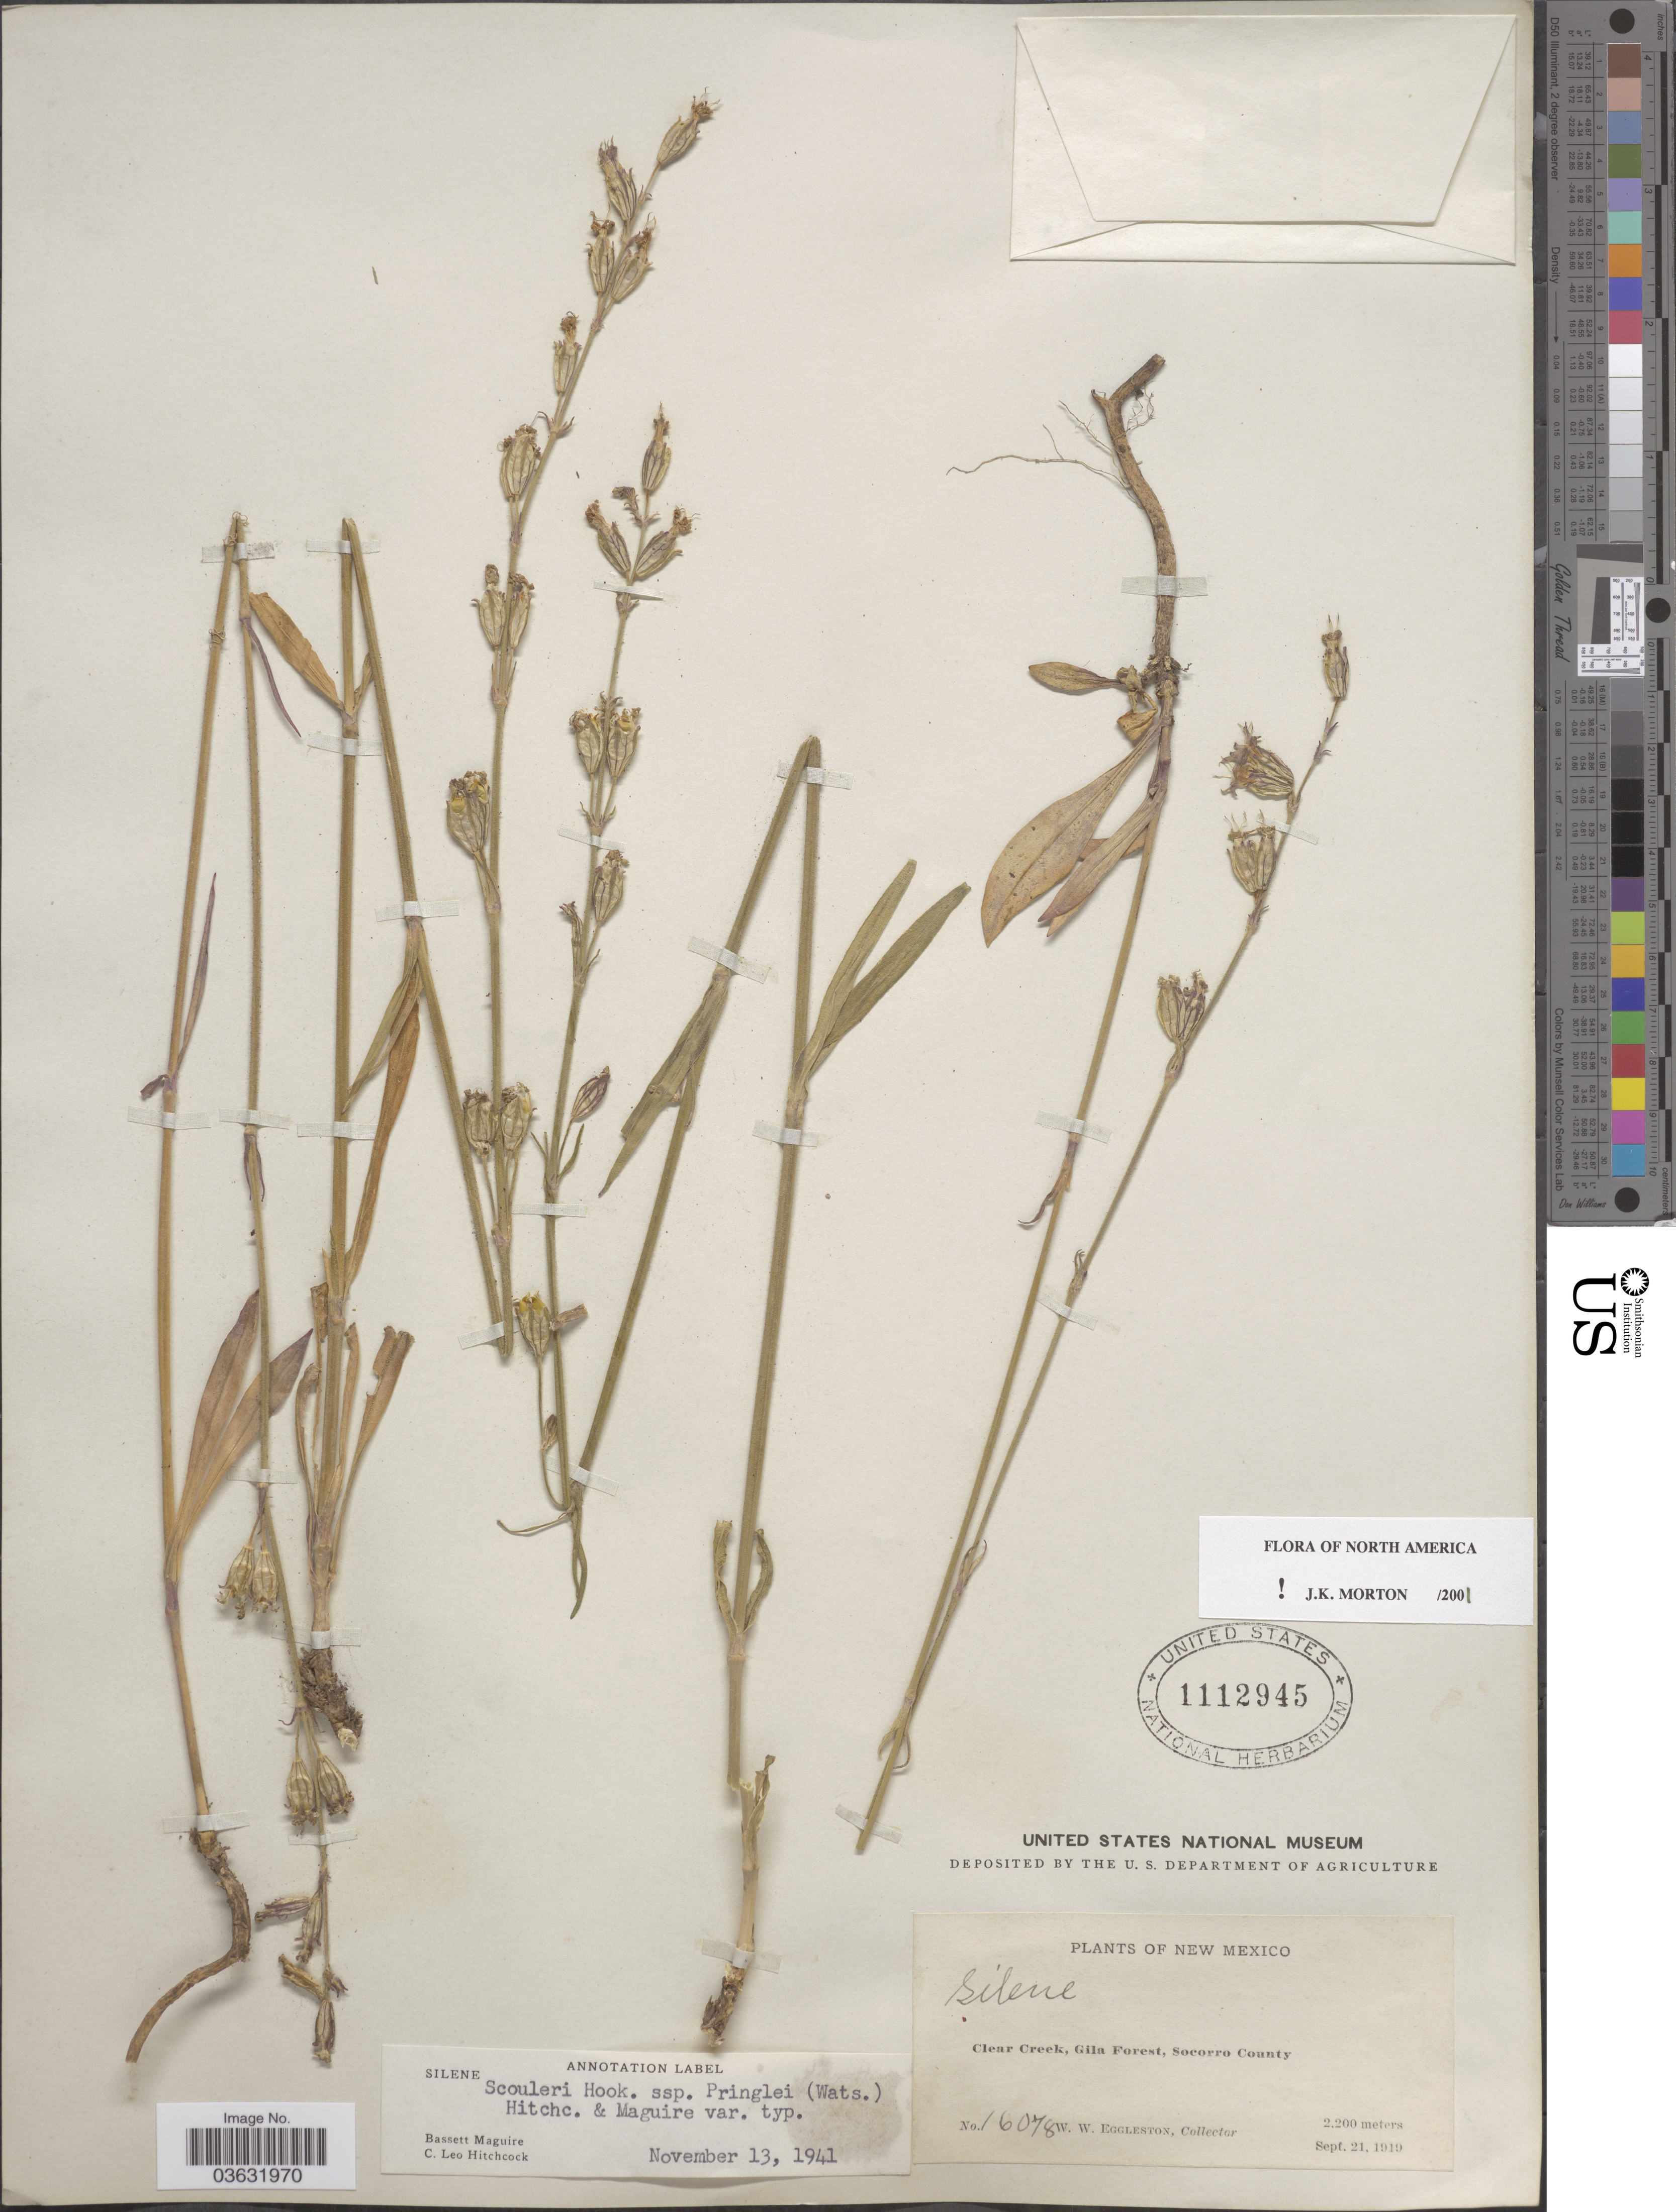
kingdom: Plantae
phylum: Tracheophyta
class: Magnoliopsida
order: Caryophyllales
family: Caryophyllaceae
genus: Silene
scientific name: Silene scouleri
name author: Hook.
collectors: W. W. Eggleston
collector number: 16078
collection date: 1919-09-21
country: United States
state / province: New Mexico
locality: Clear Creek, Gila Forest, Socorro County.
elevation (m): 2200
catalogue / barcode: US 1112945